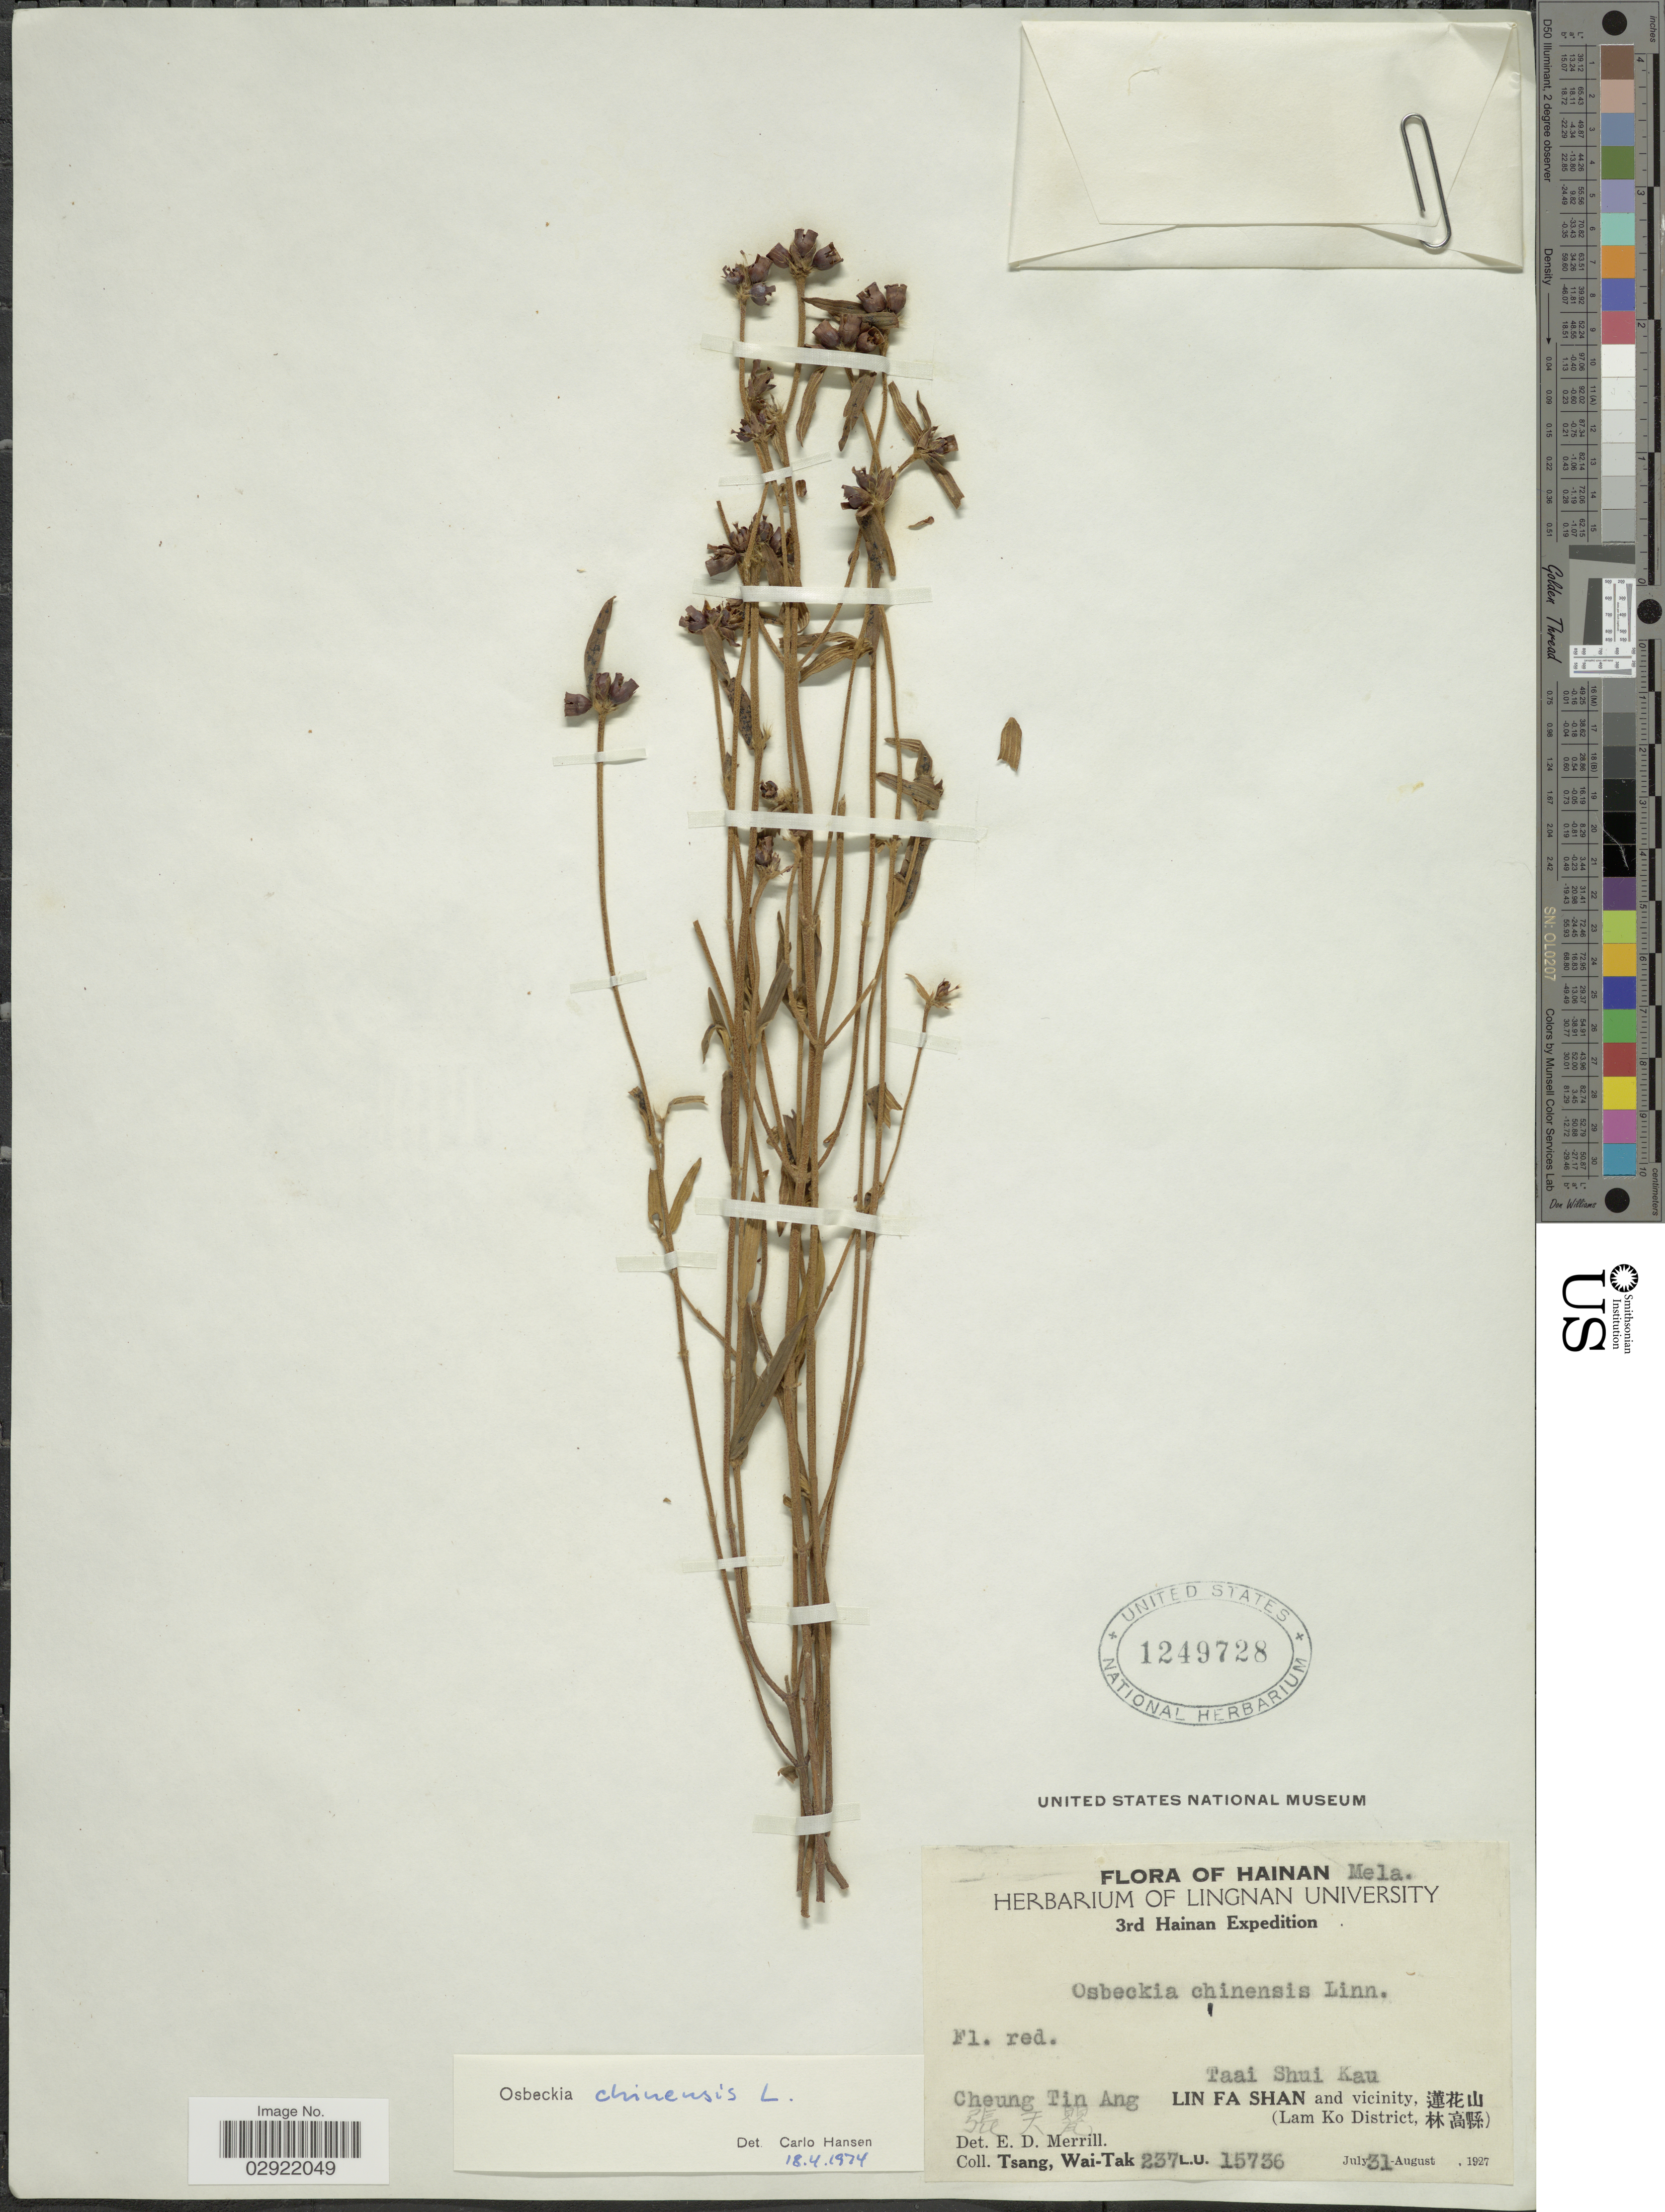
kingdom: Plantae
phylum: Tracheophyta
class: Magnoliopsida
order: Myrtales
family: Melastomataceae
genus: Osbeckia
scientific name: Osbeckia chinensis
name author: L.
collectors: W. T. Tsang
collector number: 237L.U.15736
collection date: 1927-07-31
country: China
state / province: Hainan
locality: Taai Shui Kau, Cheung Tin Ang, Lin Fa Shan and vicinity. (Lam Ko District).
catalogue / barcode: US 1249728